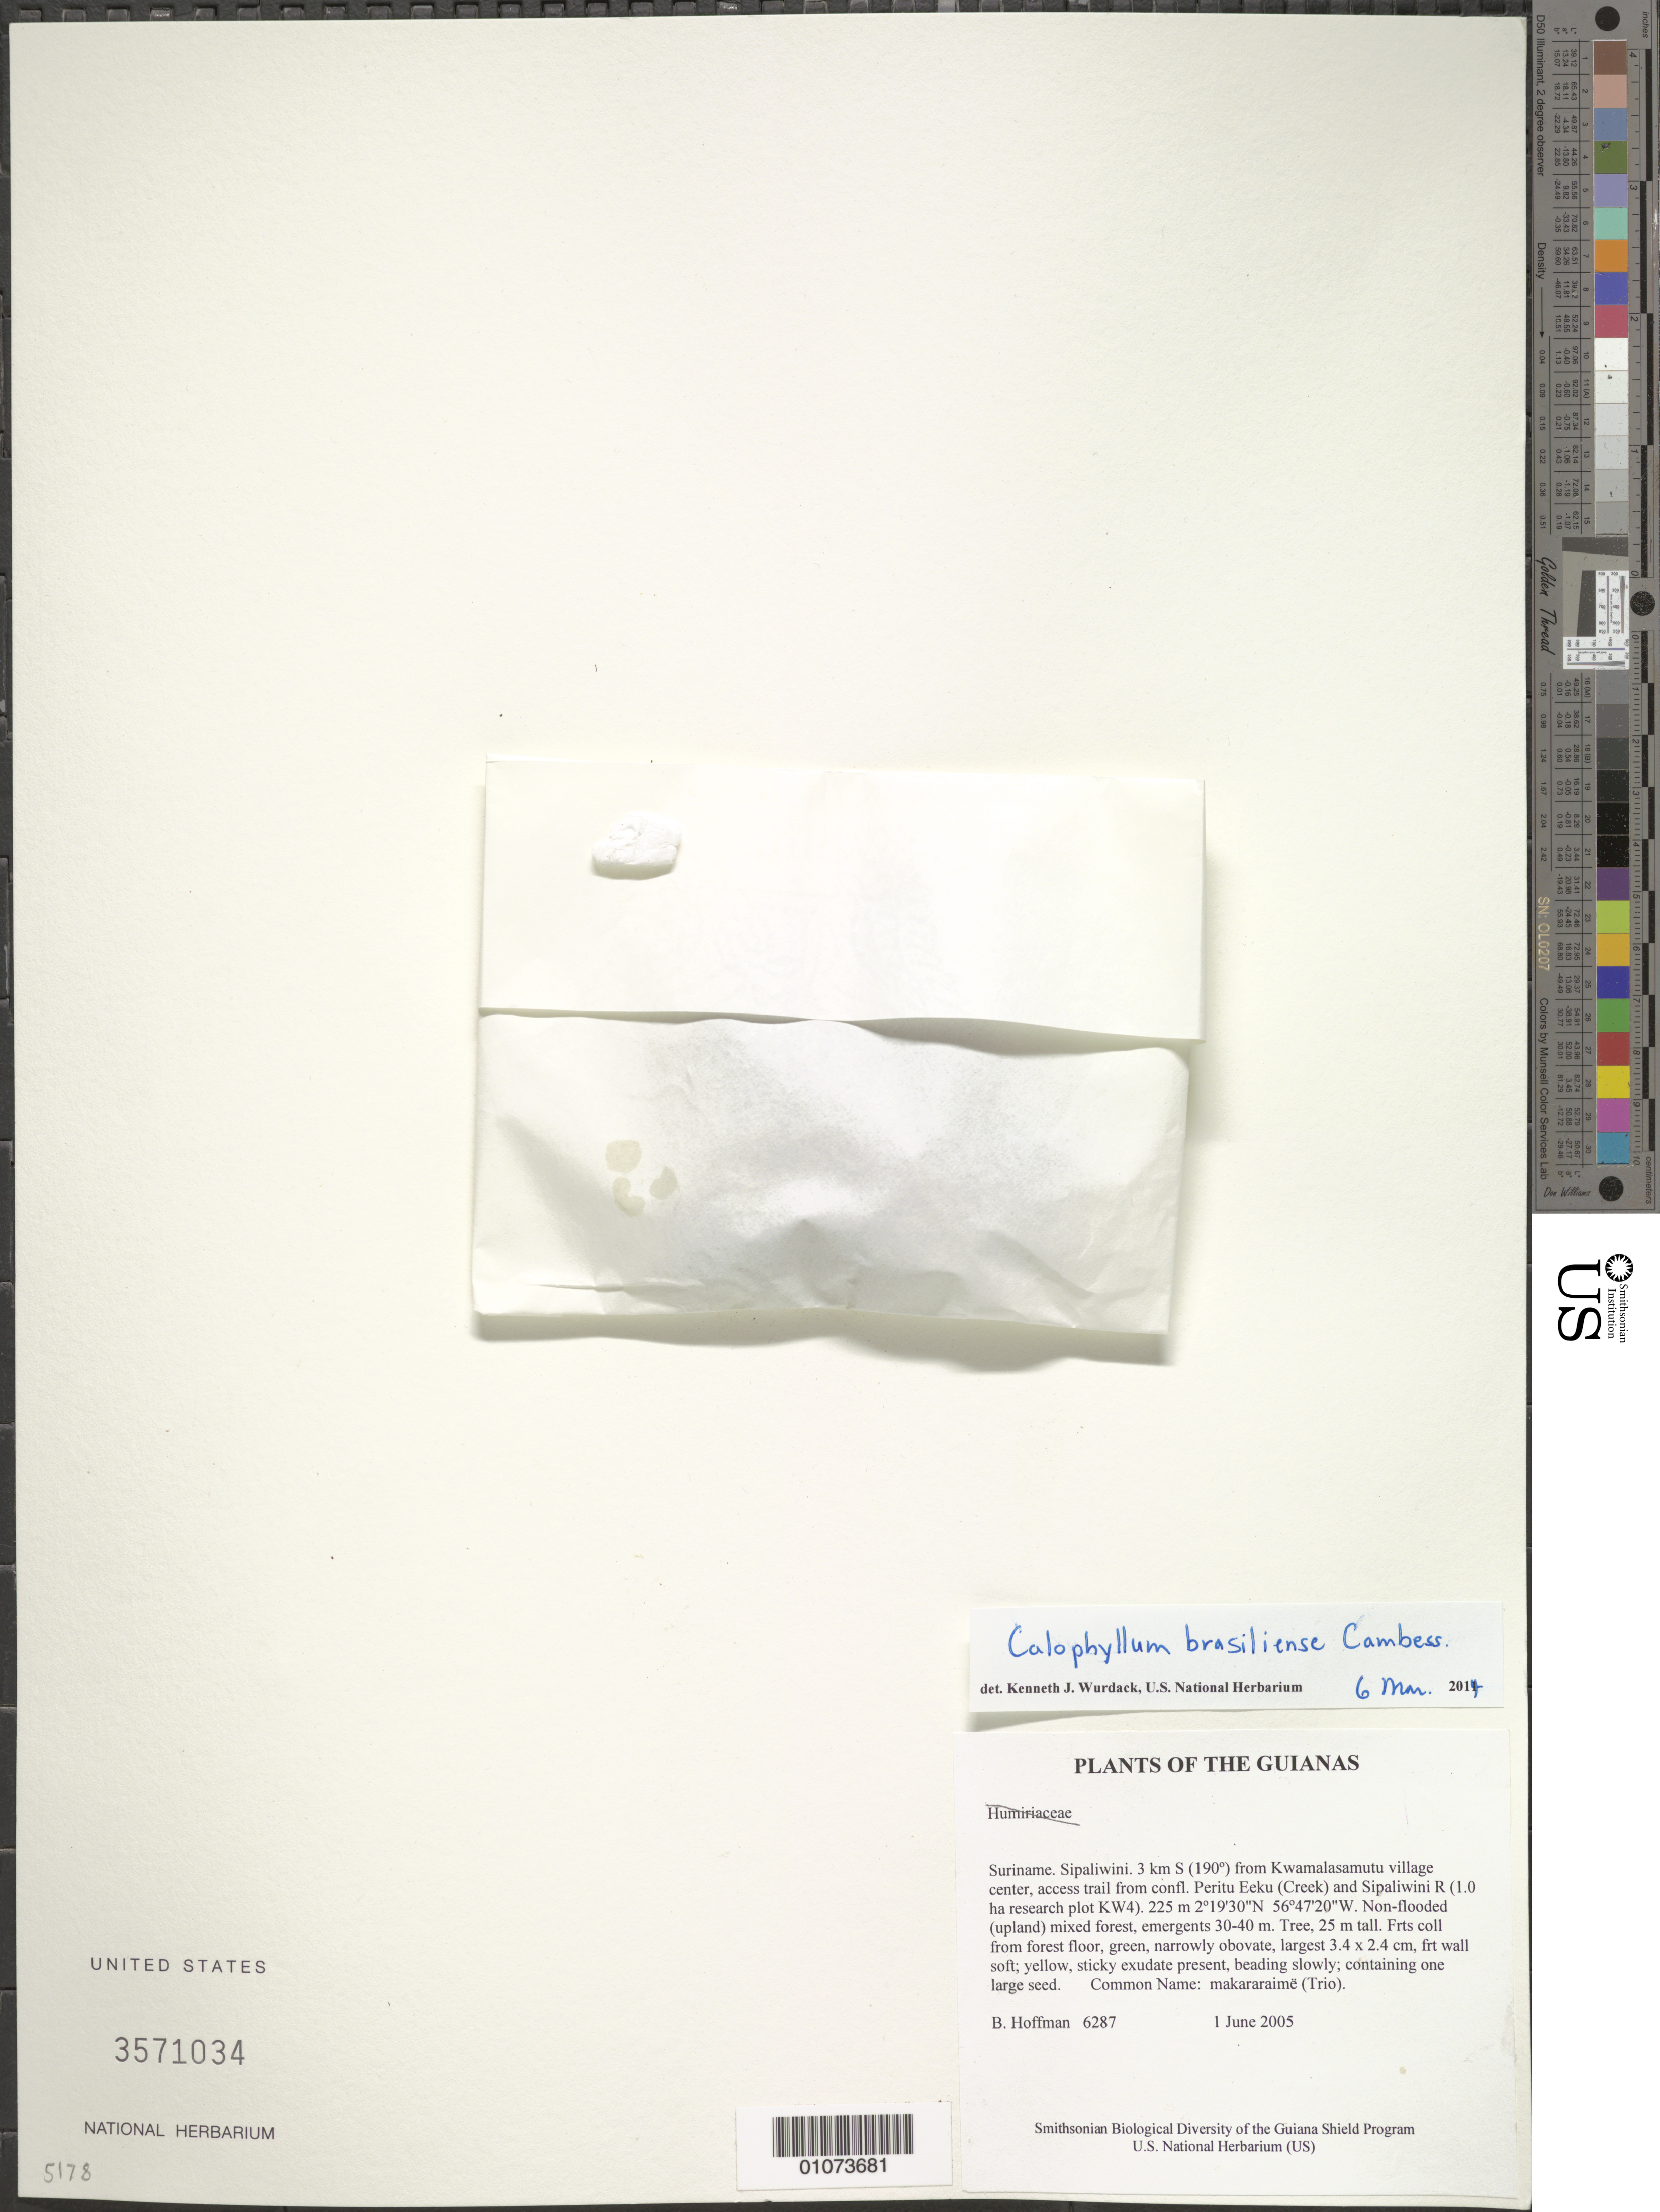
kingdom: Plantae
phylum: Tracheophyta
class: Magnoliopsida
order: Malpighiales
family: Calophyllaceae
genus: Calophyllum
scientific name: Calophyllum brasiliense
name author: Cambess.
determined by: Wurdack, Kenneth J., (US), Smithsonian Institution - National Museum of Natural History (UNITED STATES)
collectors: B. Hoffman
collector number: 6287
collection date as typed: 1 June 2005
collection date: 2005-06-01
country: Suriname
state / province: Sipaliwini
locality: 3 km S (190º) from Kwamalasamutu village center, access trail from confl. Peritu Eeku (Creek) and Sipaliwini R (1.0 ha research plot KW4)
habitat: Non-flooded (upland) mixed forest, emergents 30-40 m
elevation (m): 225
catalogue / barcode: US 3571034